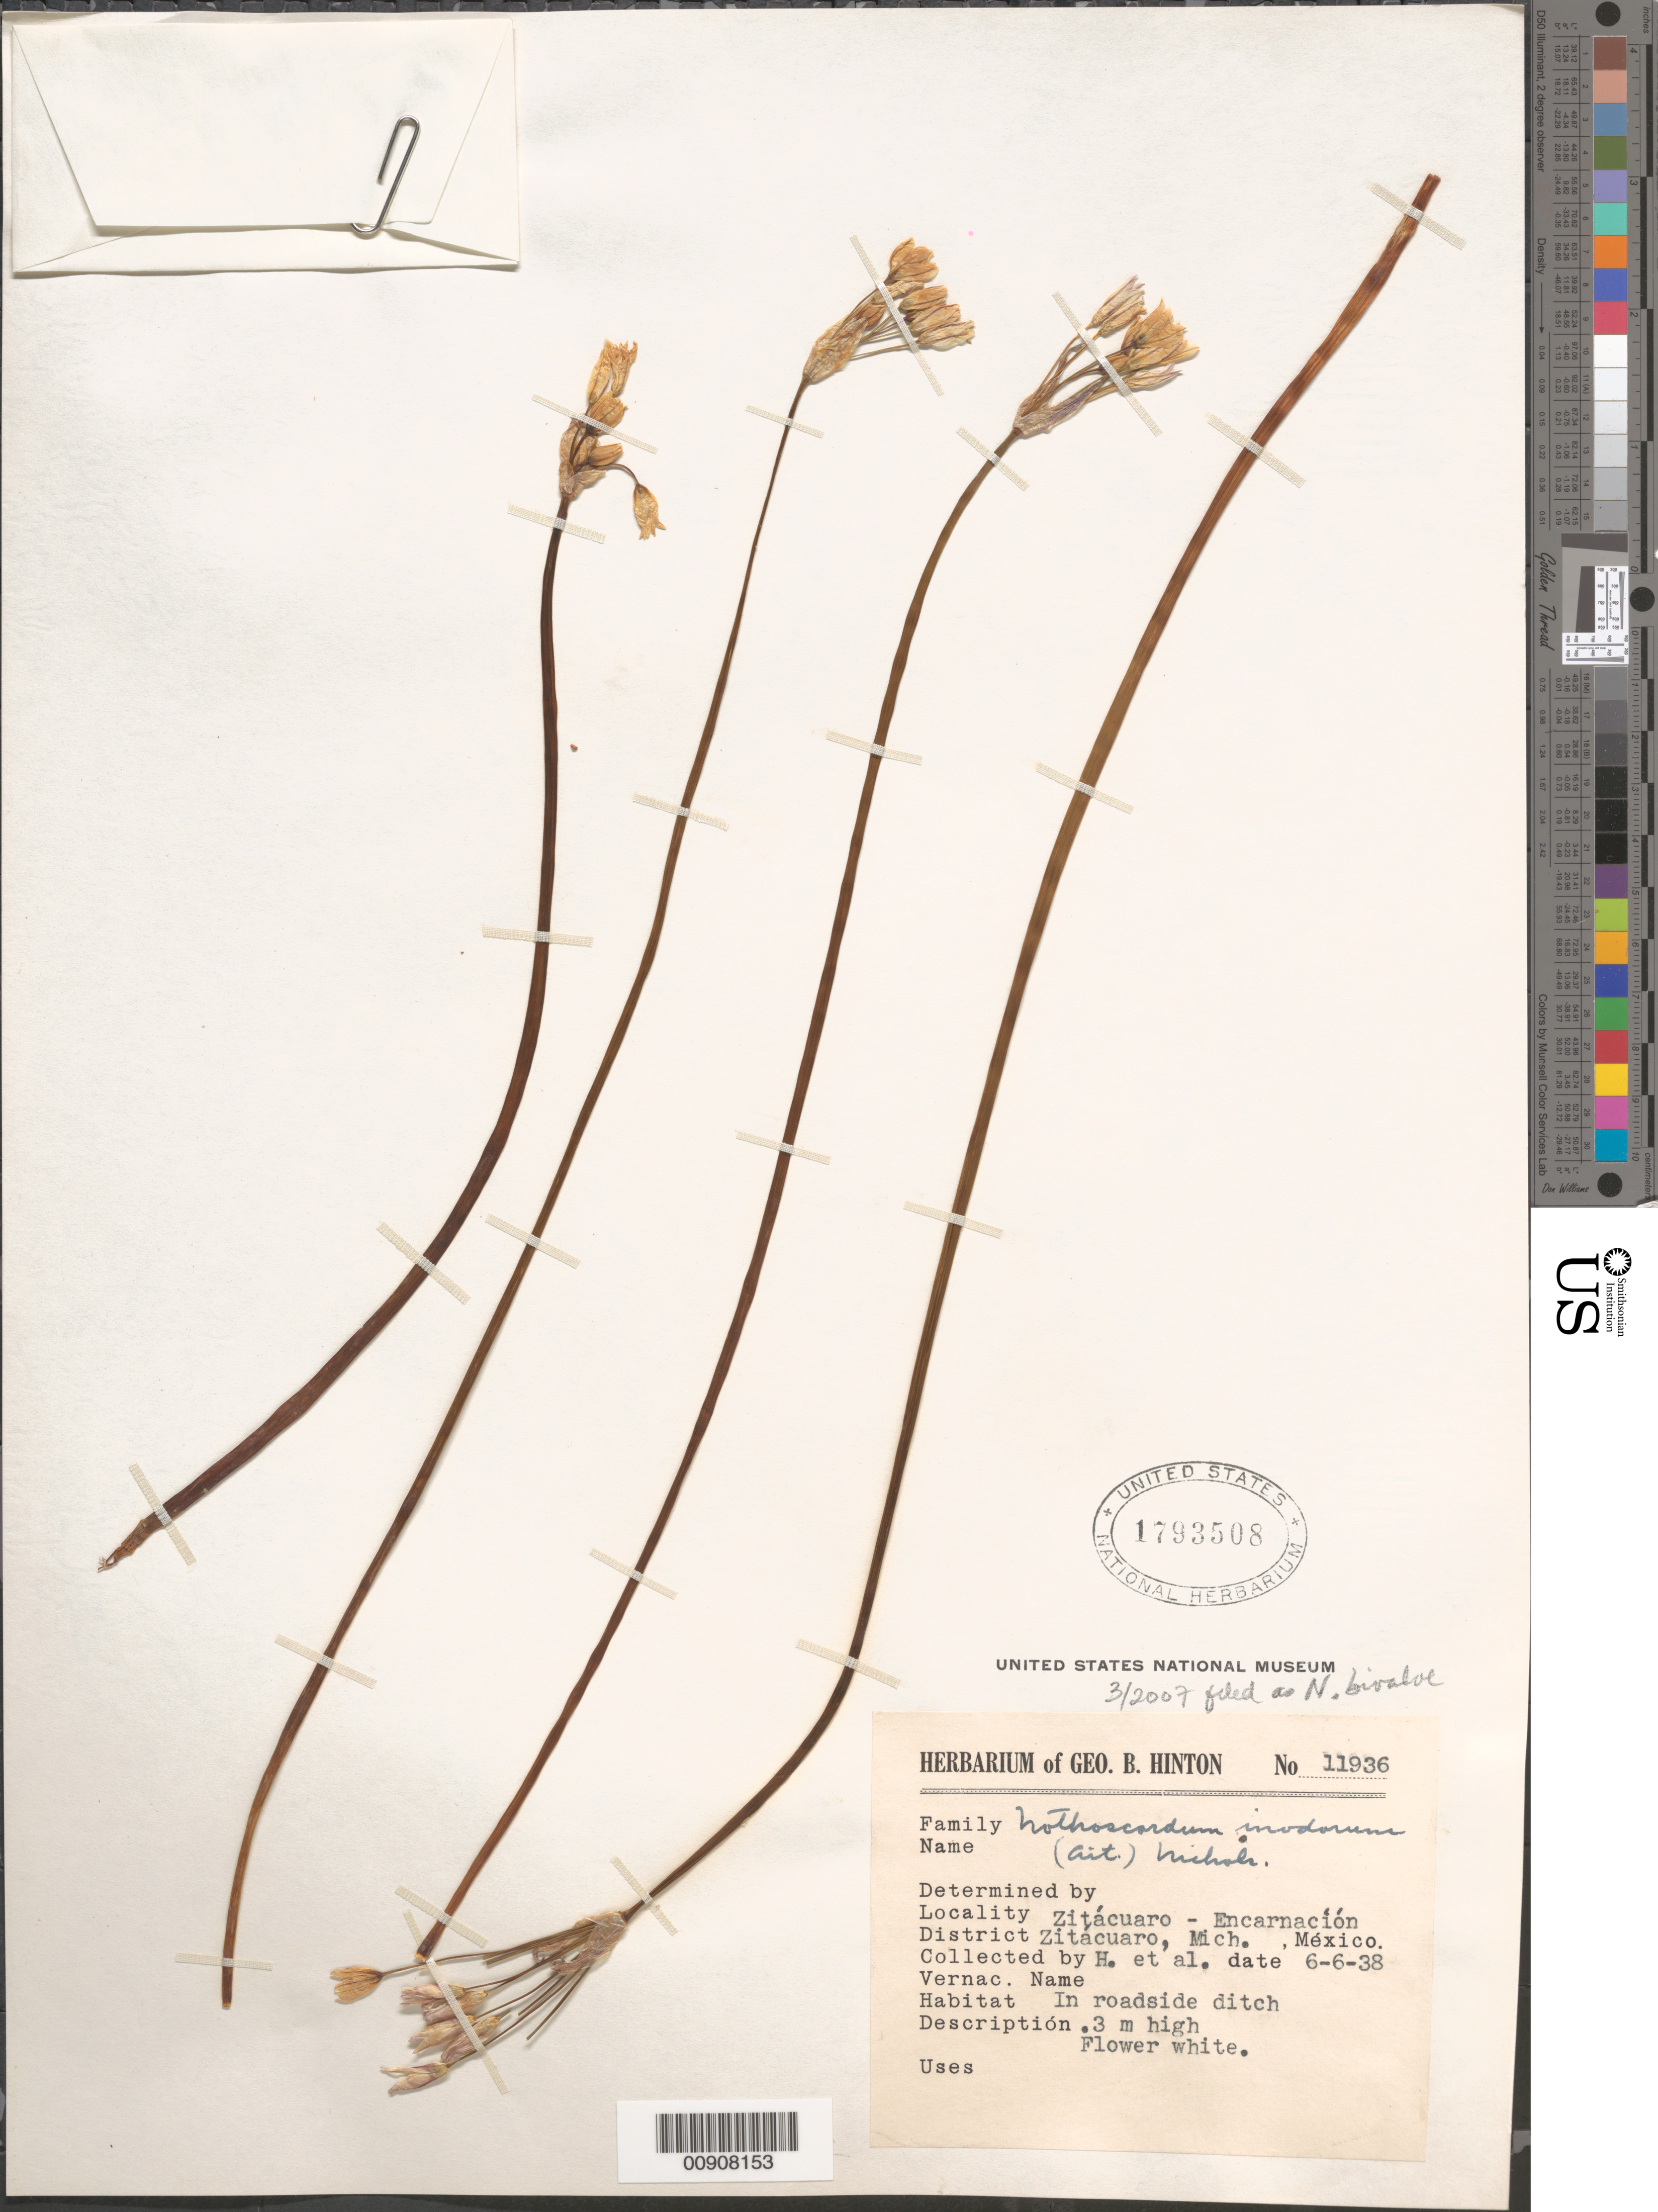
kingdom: Plantae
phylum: Tracheophyta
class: Liliopsida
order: Asparagales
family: Amaryllidaceae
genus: Nothoscordum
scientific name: Nothoscordum bivalve var. bivalve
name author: (L.) Britton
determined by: Strong, M. T., (US), Smithsonian Institution - National Museum of Natural History (UNITED STATES)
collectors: G. B. Hinton & et al.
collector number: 11936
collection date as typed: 06 Jun 1938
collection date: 1938-06-06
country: Mexico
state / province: Michoacán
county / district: Zitácuaro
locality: Zitácuaro - Encarnación, District Zitácuaro, Michoacán.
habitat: In roadside ditch.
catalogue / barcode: US 1793508